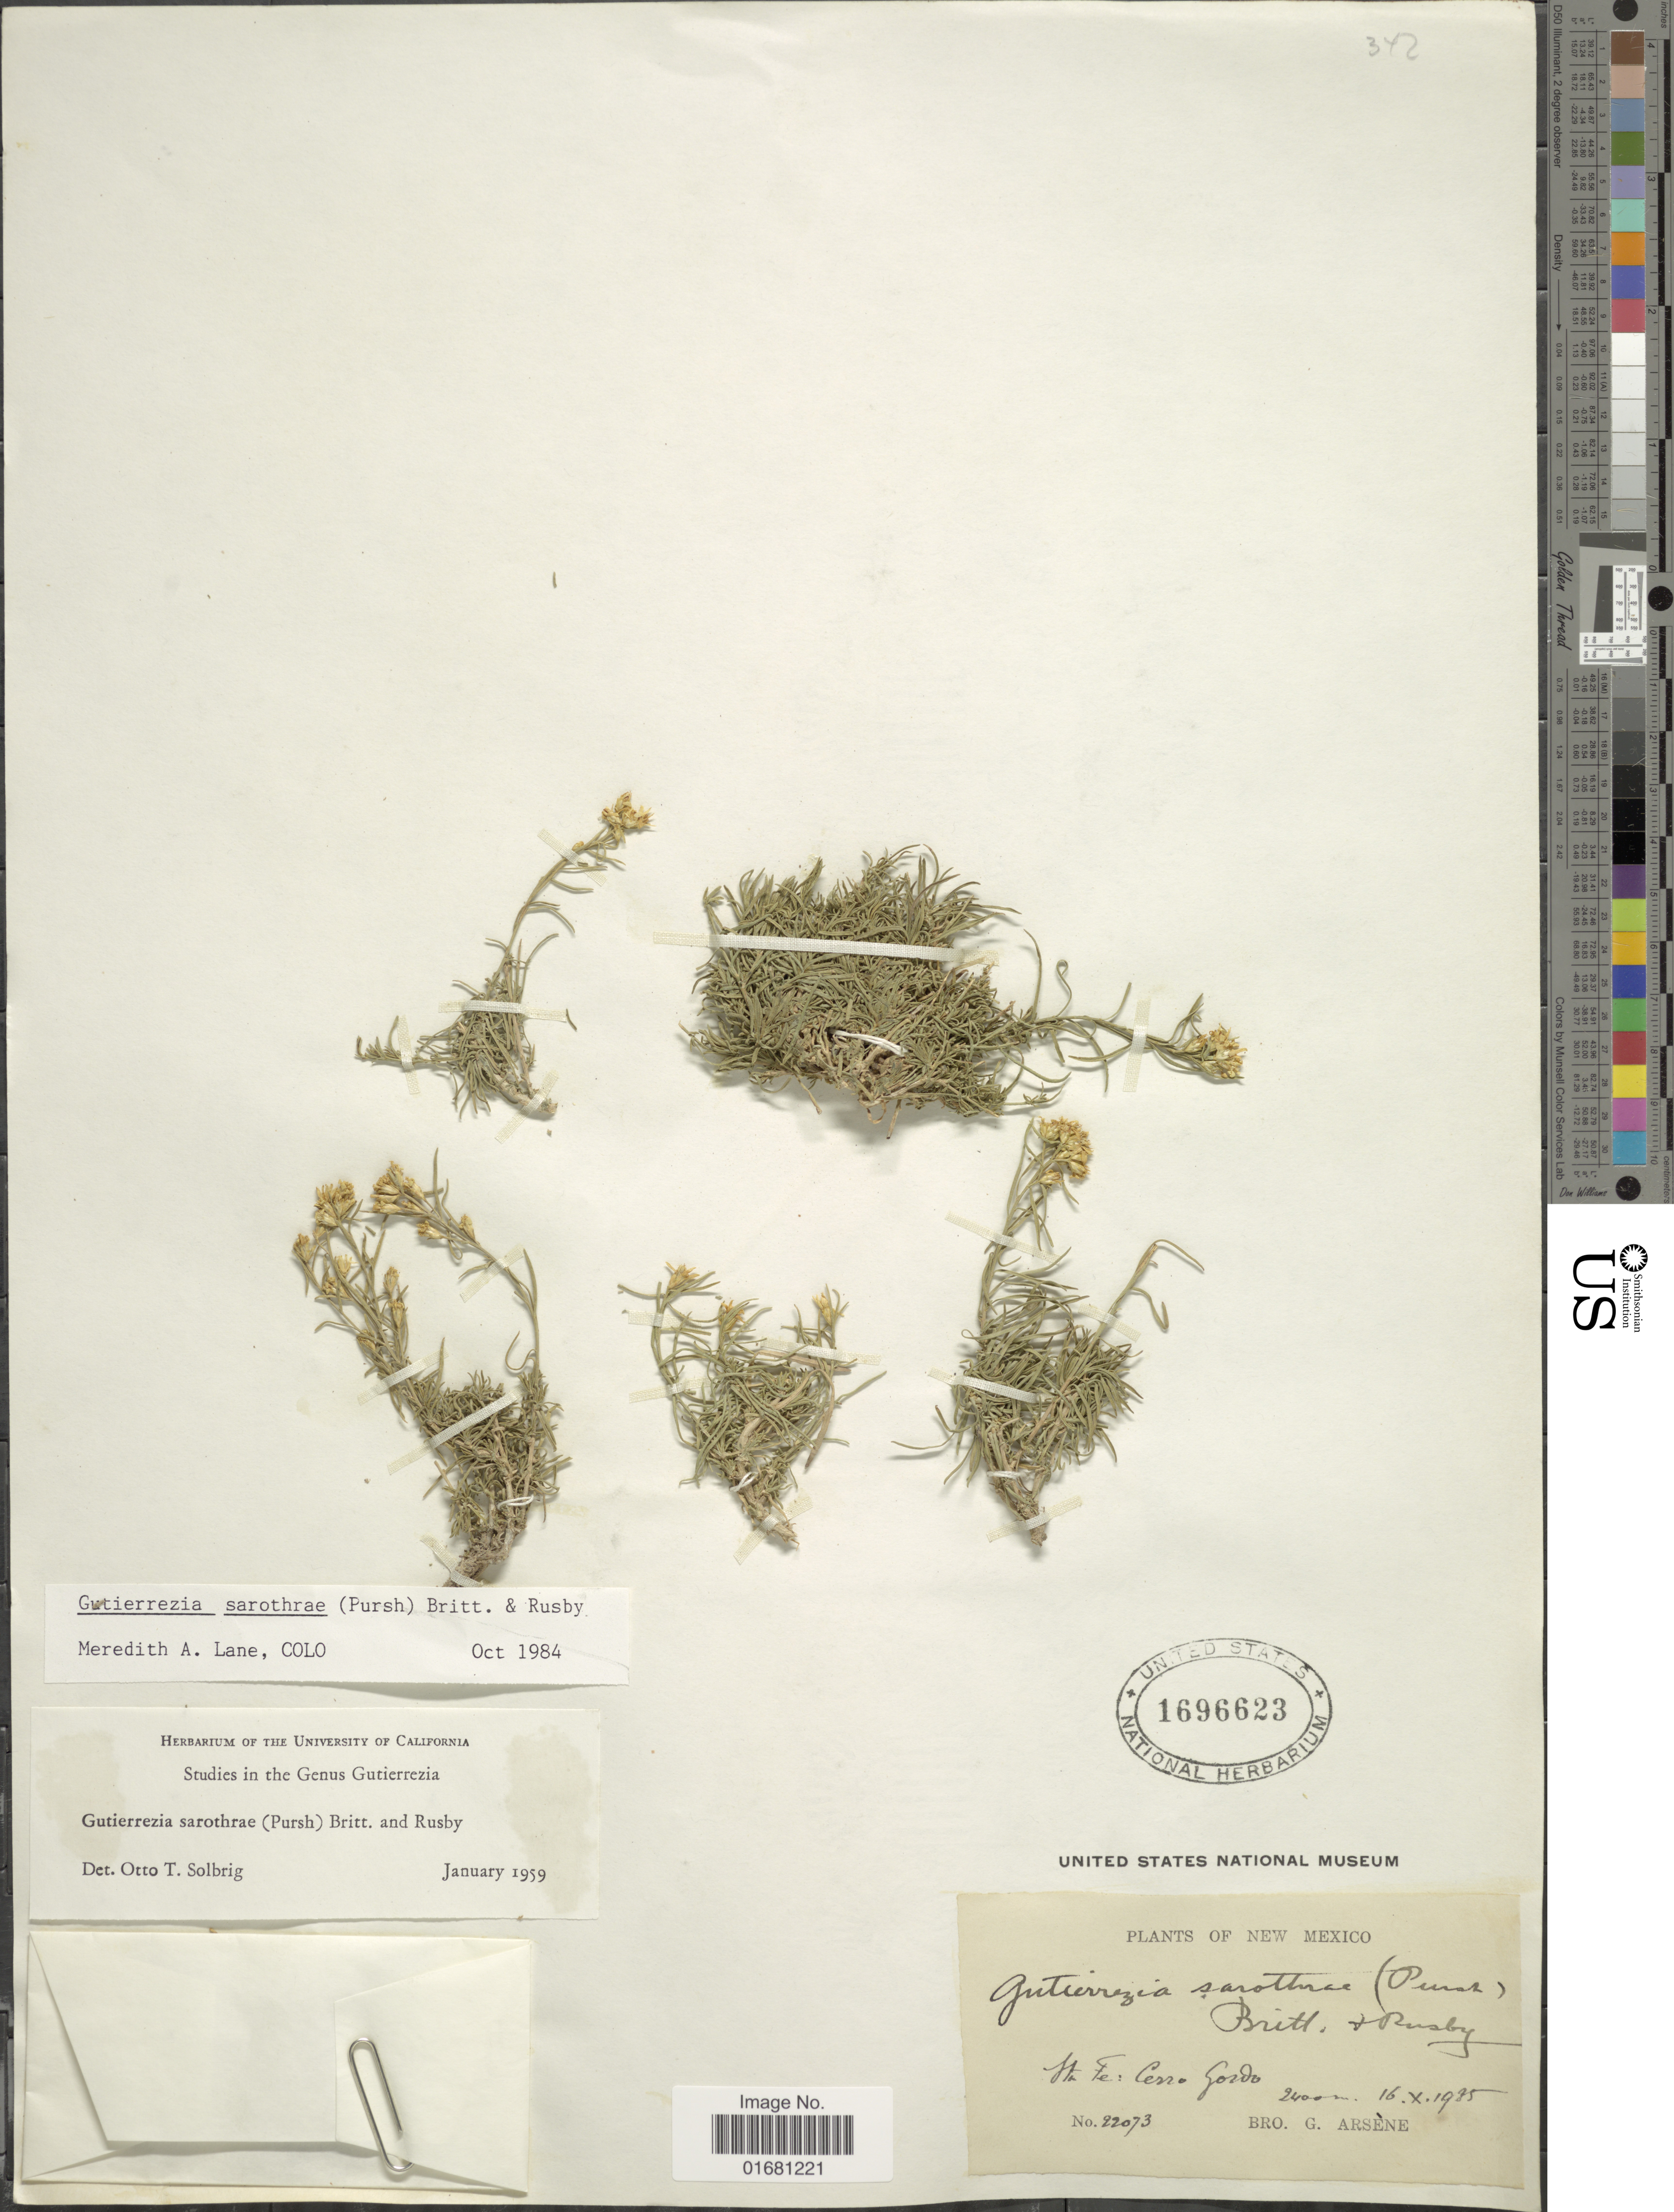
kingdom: Plantae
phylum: Tracheophyta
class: Magnoliopsida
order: Asterales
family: Asteraceae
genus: Gutierrezia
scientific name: Gutierrezia sarothrae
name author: (Pursh) Britton & Rusby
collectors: Bro. G. Arsène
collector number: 22073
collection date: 1935-10-16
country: United States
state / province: New Mexico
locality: Mt. Fe: Cerro Gordo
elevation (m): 2400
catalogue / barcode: US 1696623